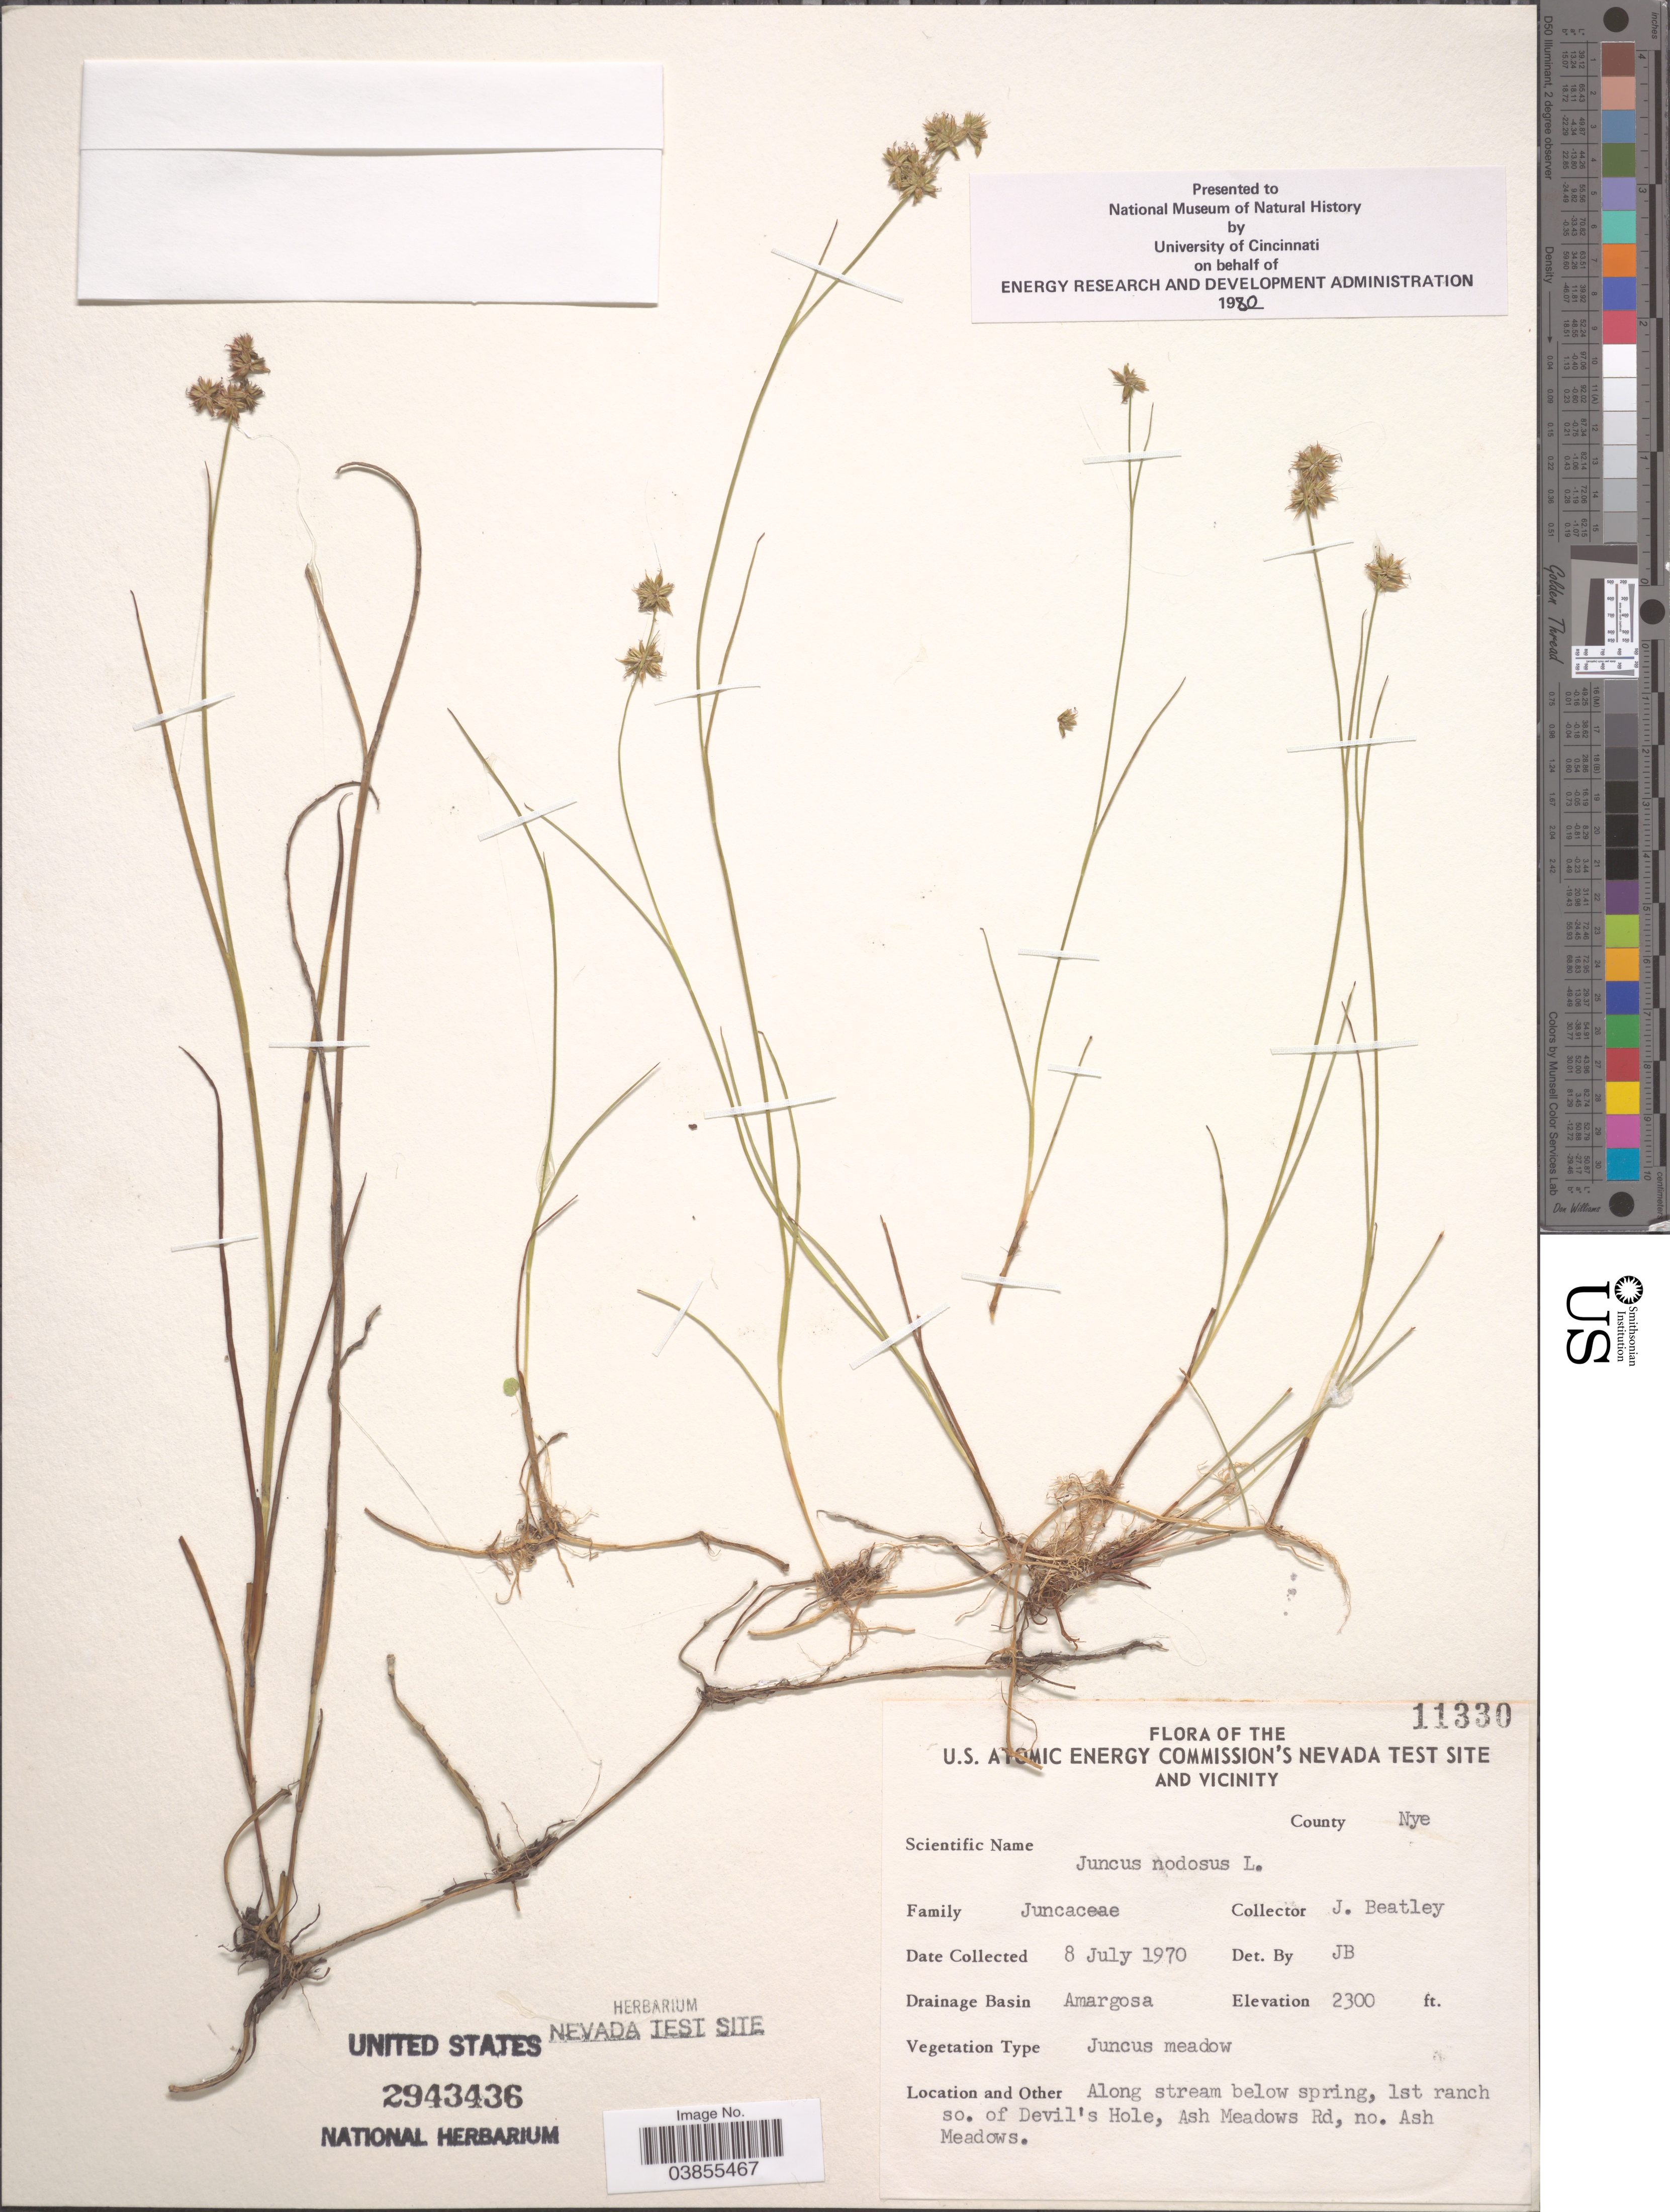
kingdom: Plantae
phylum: Tracheophyta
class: Liliopsida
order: Poales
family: Juncaceae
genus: Juncus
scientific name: Juncus nodosus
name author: L.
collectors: J. C. Beatley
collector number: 11330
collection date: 1970-07-08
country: United States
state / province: Nevada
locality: U.S. Atomic Energy Commission's Nevada Test Site and vicinity. County Nye. Drainage Basin Amargosa. Along stream below spring, 1st ranch so. of Devil's Hole, Ash Meadows Rd, no. Ash Meadows.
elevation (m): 701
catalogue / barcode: US 2943436